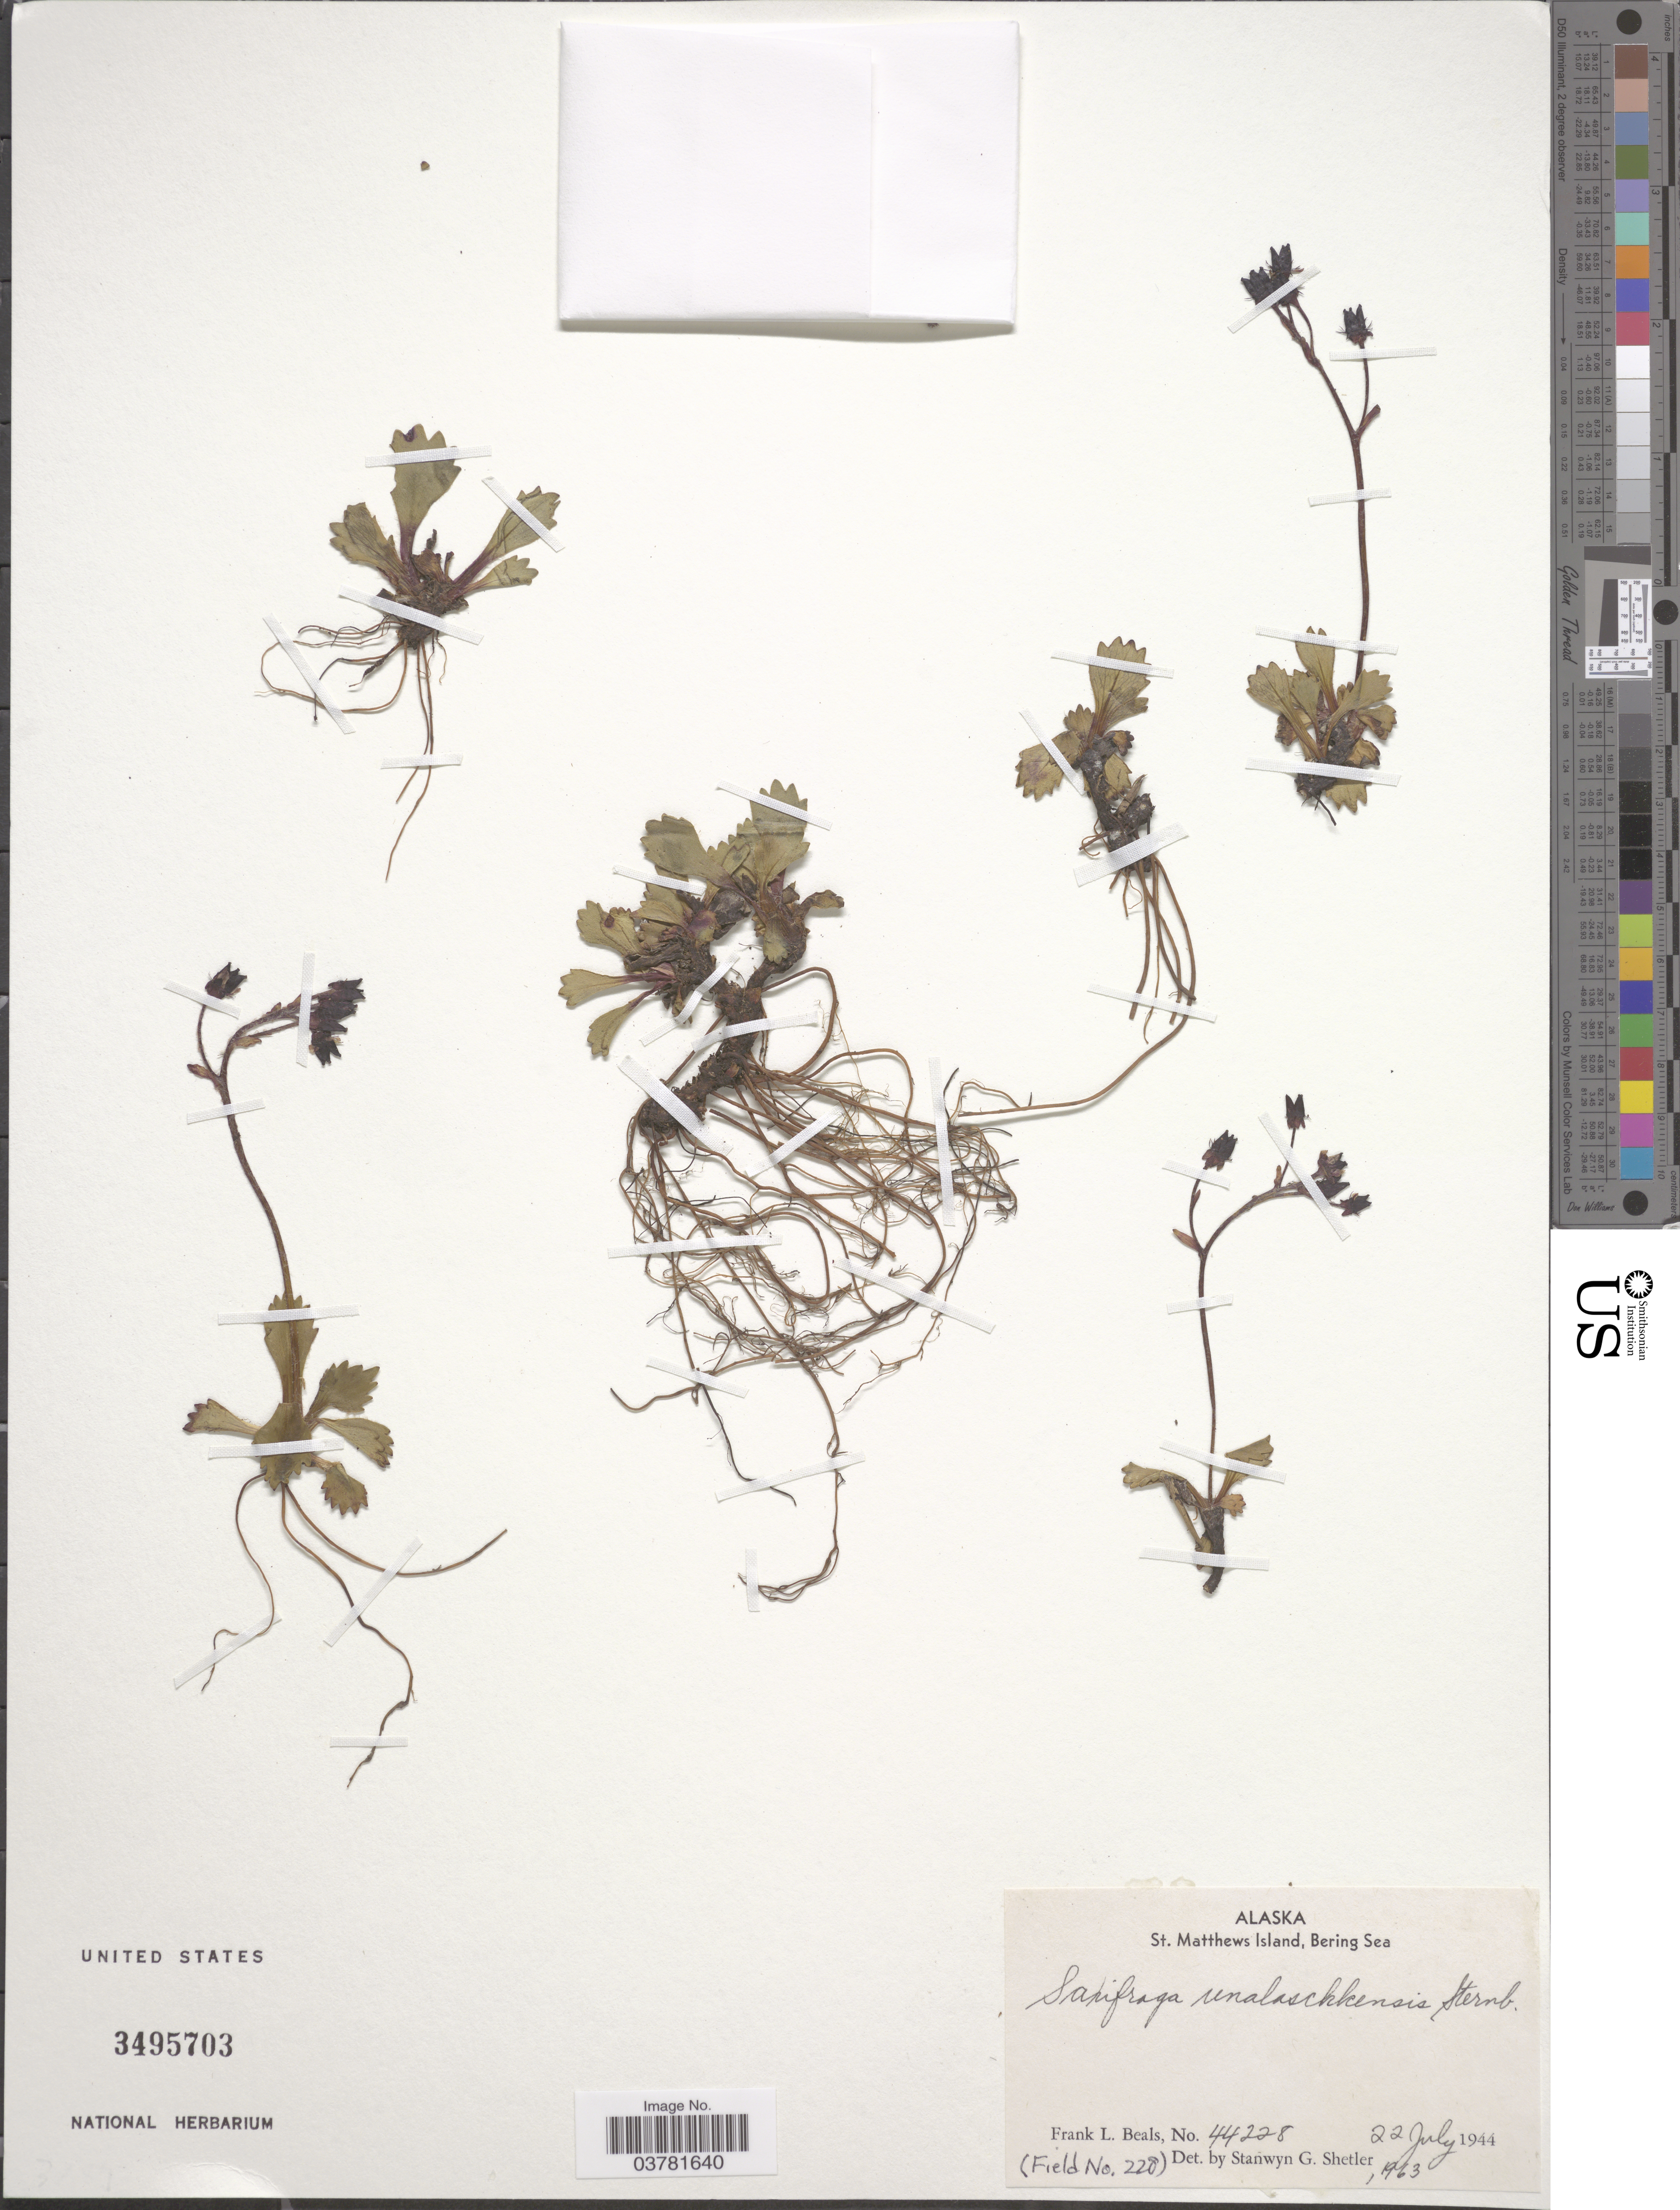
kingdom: Plantae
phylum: Tracheophyta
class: Magnoliopsida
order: Saxifragales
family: Saxifragaceae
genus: Micranthes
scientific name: Micranthes unalaschcensis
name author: (Sternb.) Gornall & H. Ohba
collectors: F. Beals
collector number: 44228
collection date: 1944-07-22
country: United States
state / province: Alaska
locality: St. Matthews Island, Bering Sea.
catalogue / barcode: US 3495703